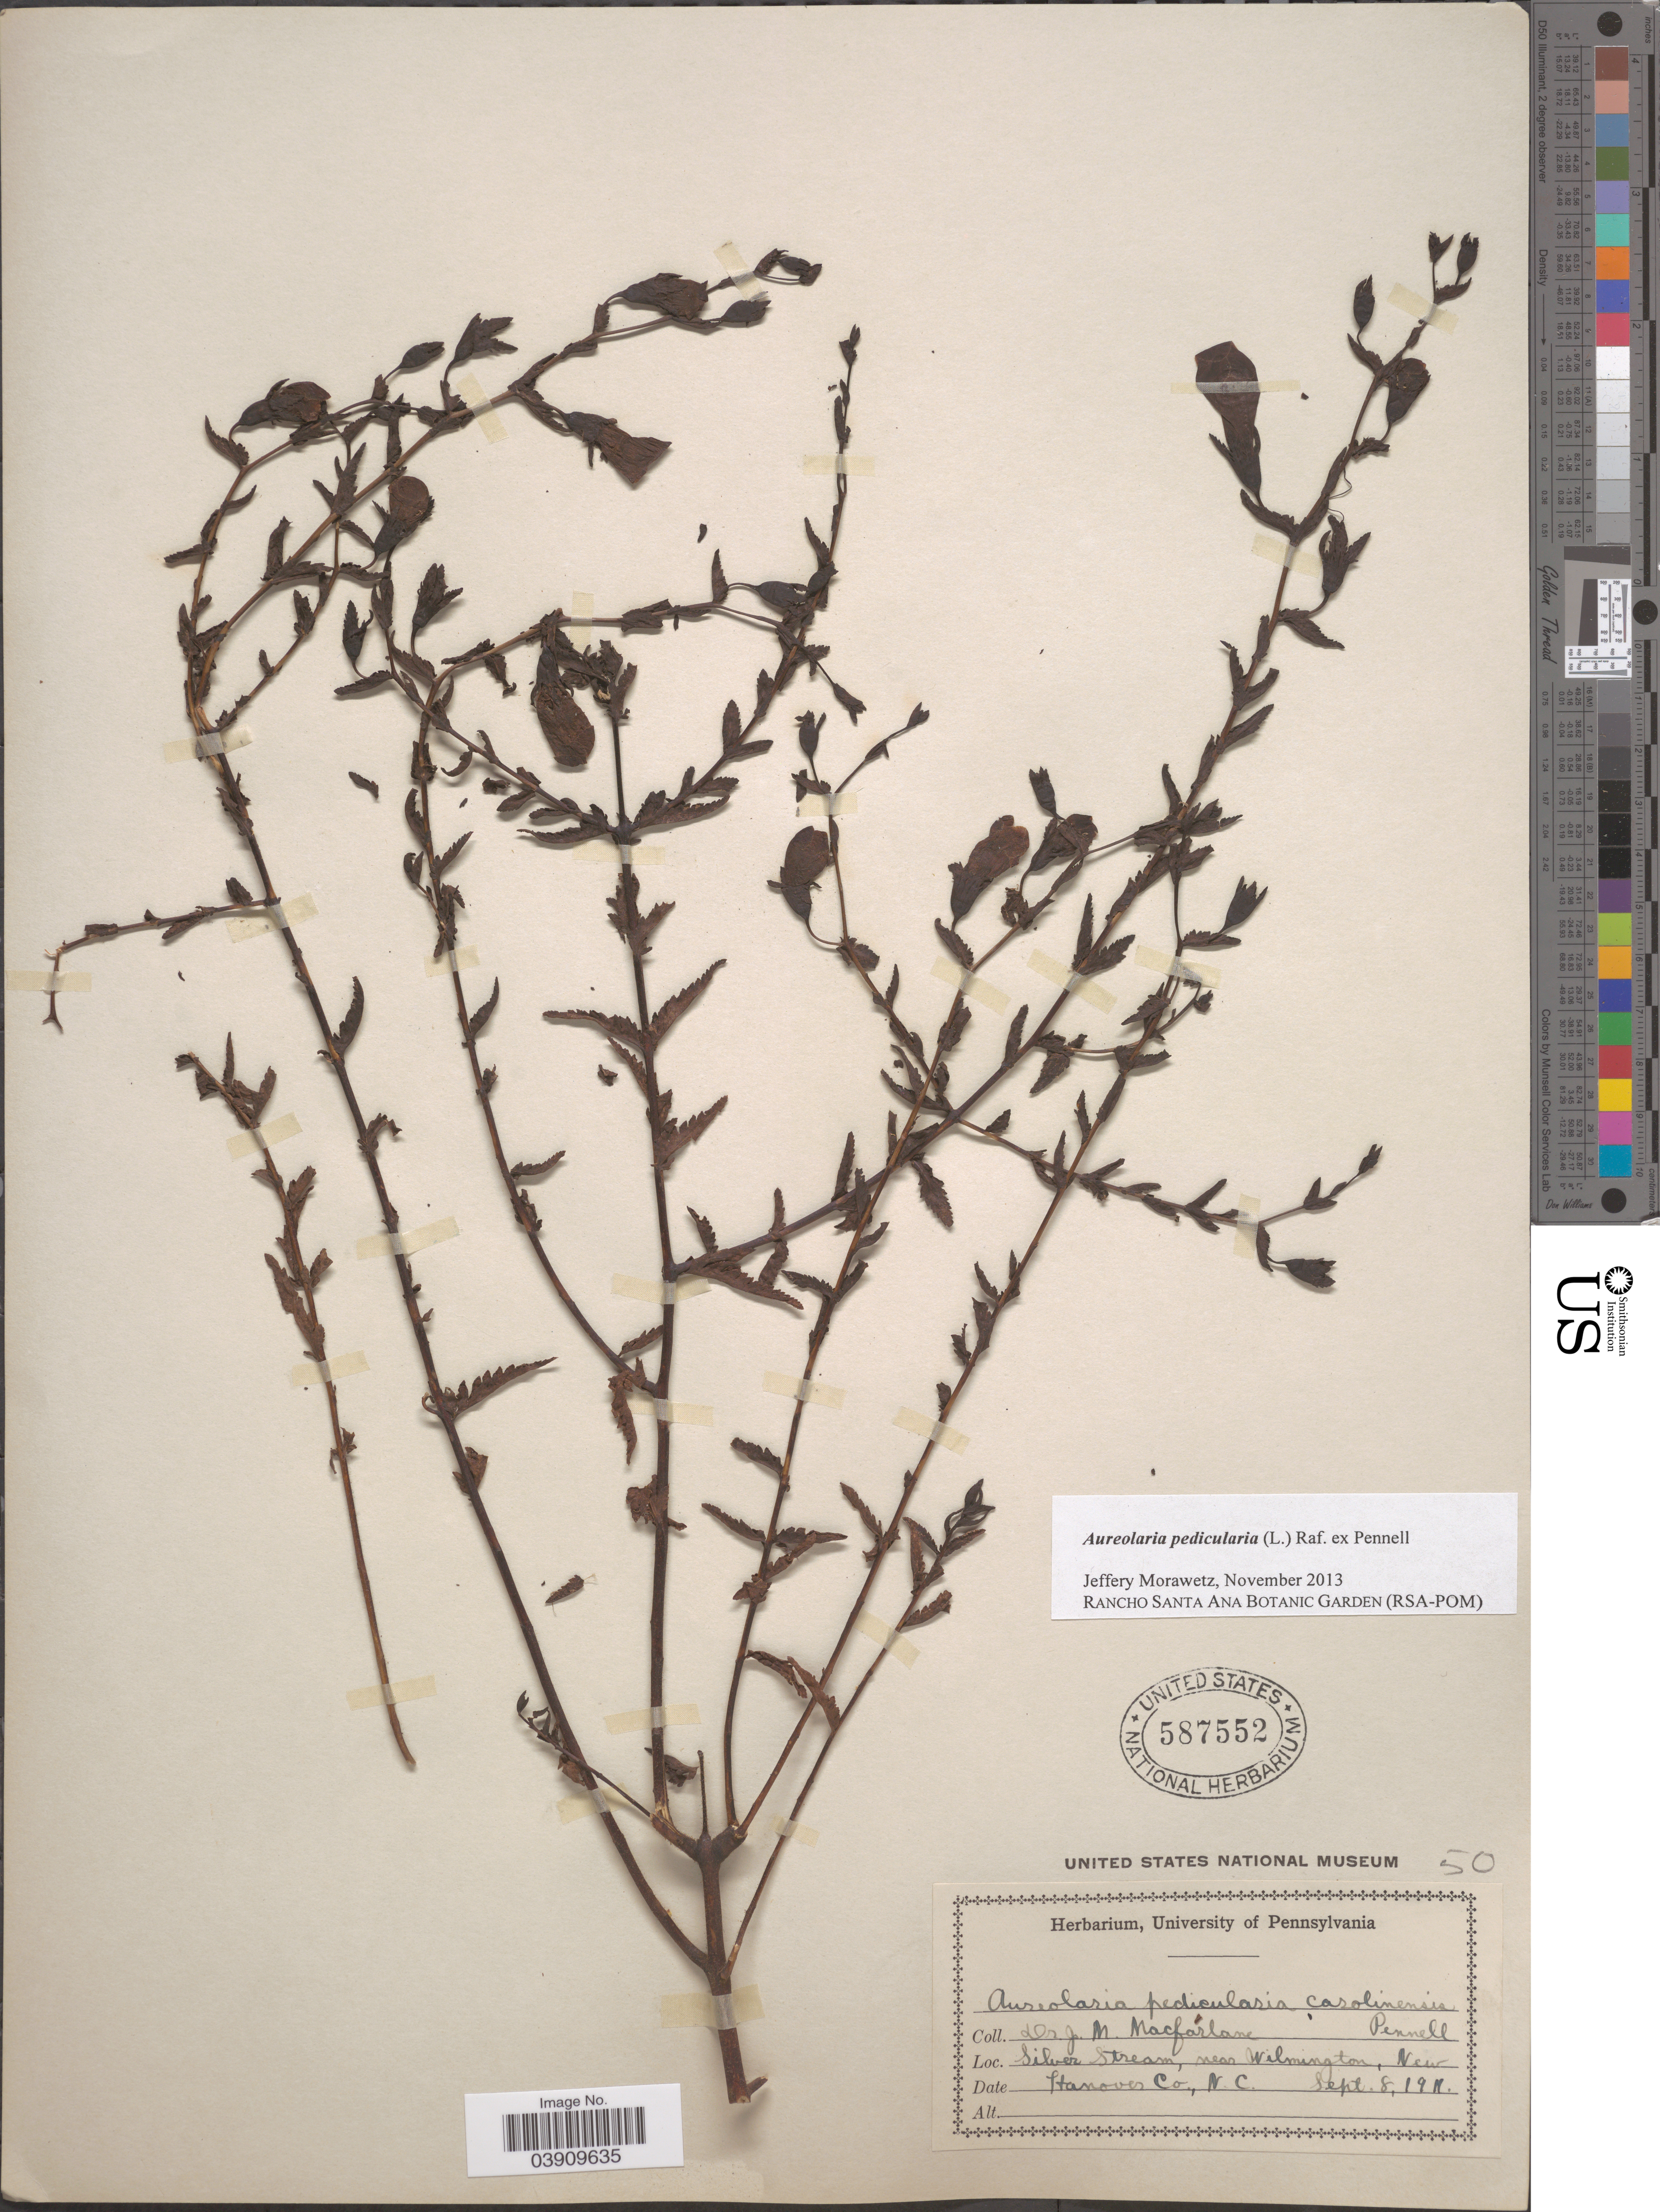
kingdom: Plantae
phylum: Tracheophyta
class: Magnoliopsida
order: Lamiales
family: Orobanchaceae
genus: Aureolaria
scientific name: Aureolaria pedicularia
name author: (L.) Raf. ex Farw.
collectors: J. Macfarlane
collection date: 1911-09-08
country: United States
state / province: North Carolina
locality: Silver Stream, near Wilmington, New Hanover Co.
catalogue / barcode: US 587552